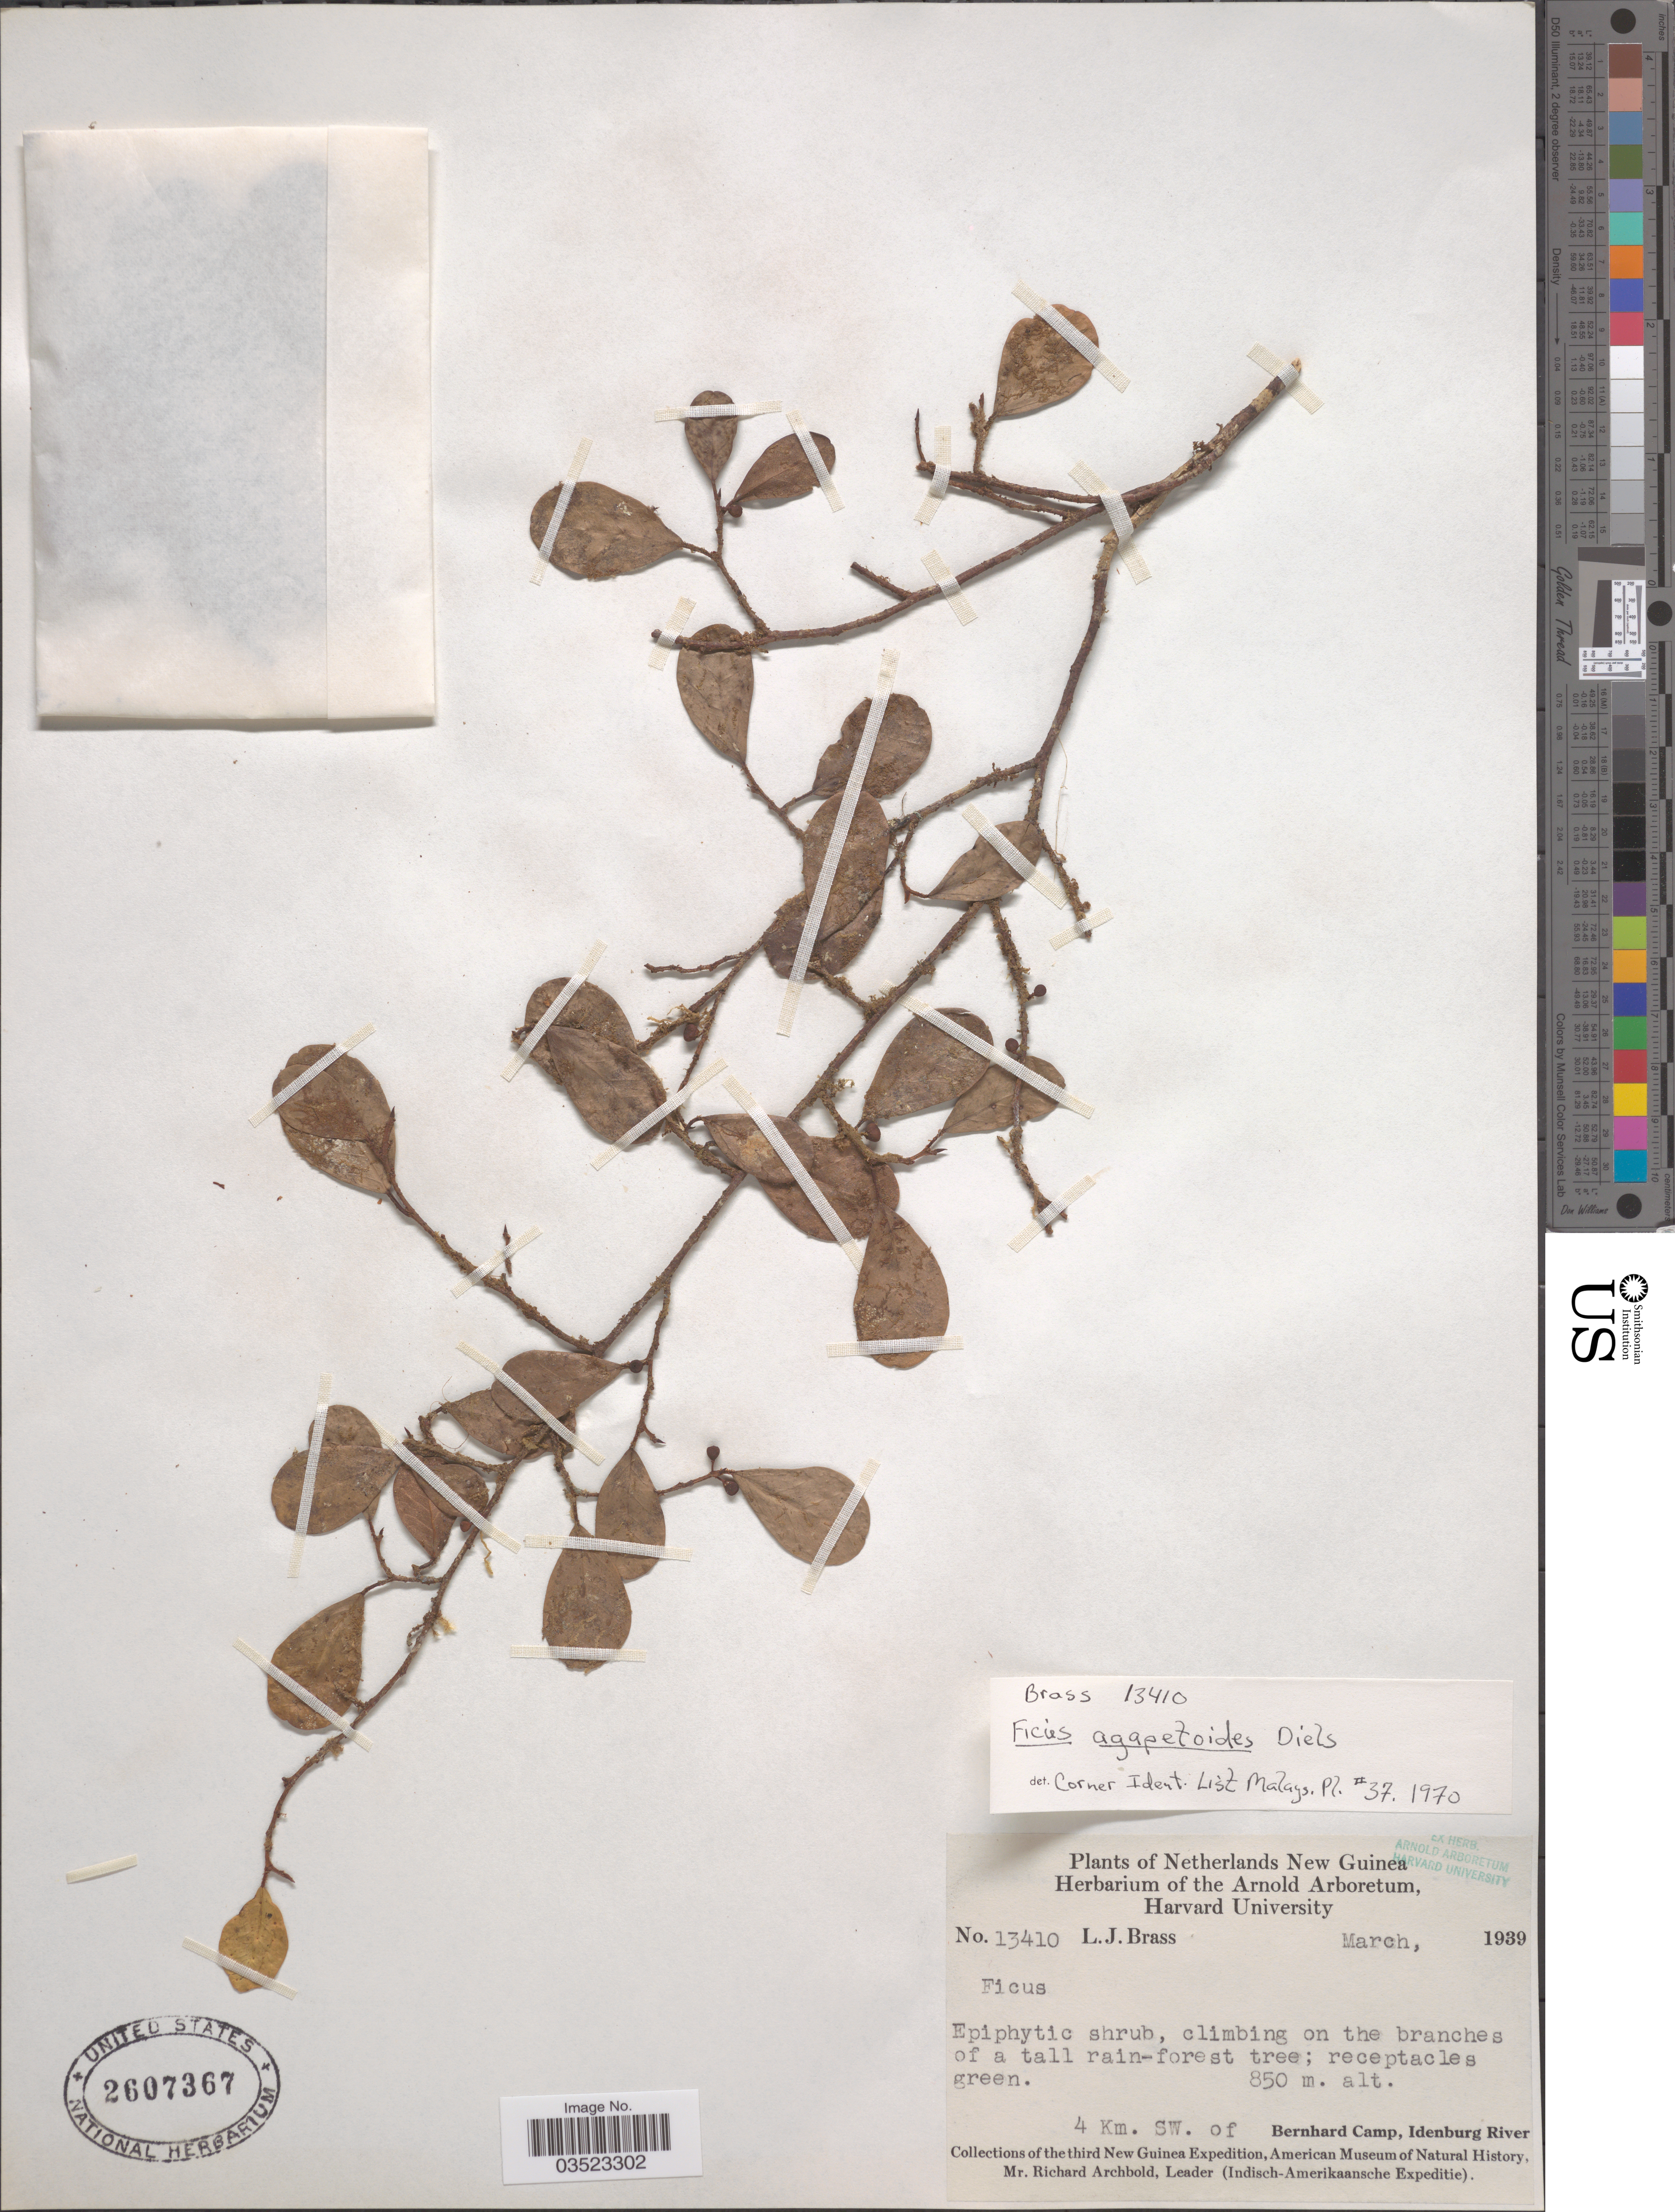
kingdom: Plantae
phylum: Tracheophyta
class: Magnoliopsida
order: Rosales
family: Moraceae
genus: Ficus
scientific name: Ficus agapetoides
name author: Diels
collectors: L. J. Brass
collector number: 13410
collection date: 1939-03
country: Indonesia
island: New Guinea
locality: Netherlands New Guinea. 4 Km. SW. of Bernhard Camp, Idenburg River. The third New Guinea Expedition, (Indisch-Amerikaansche Expeditie).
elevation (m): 850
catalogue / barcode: US 2607367